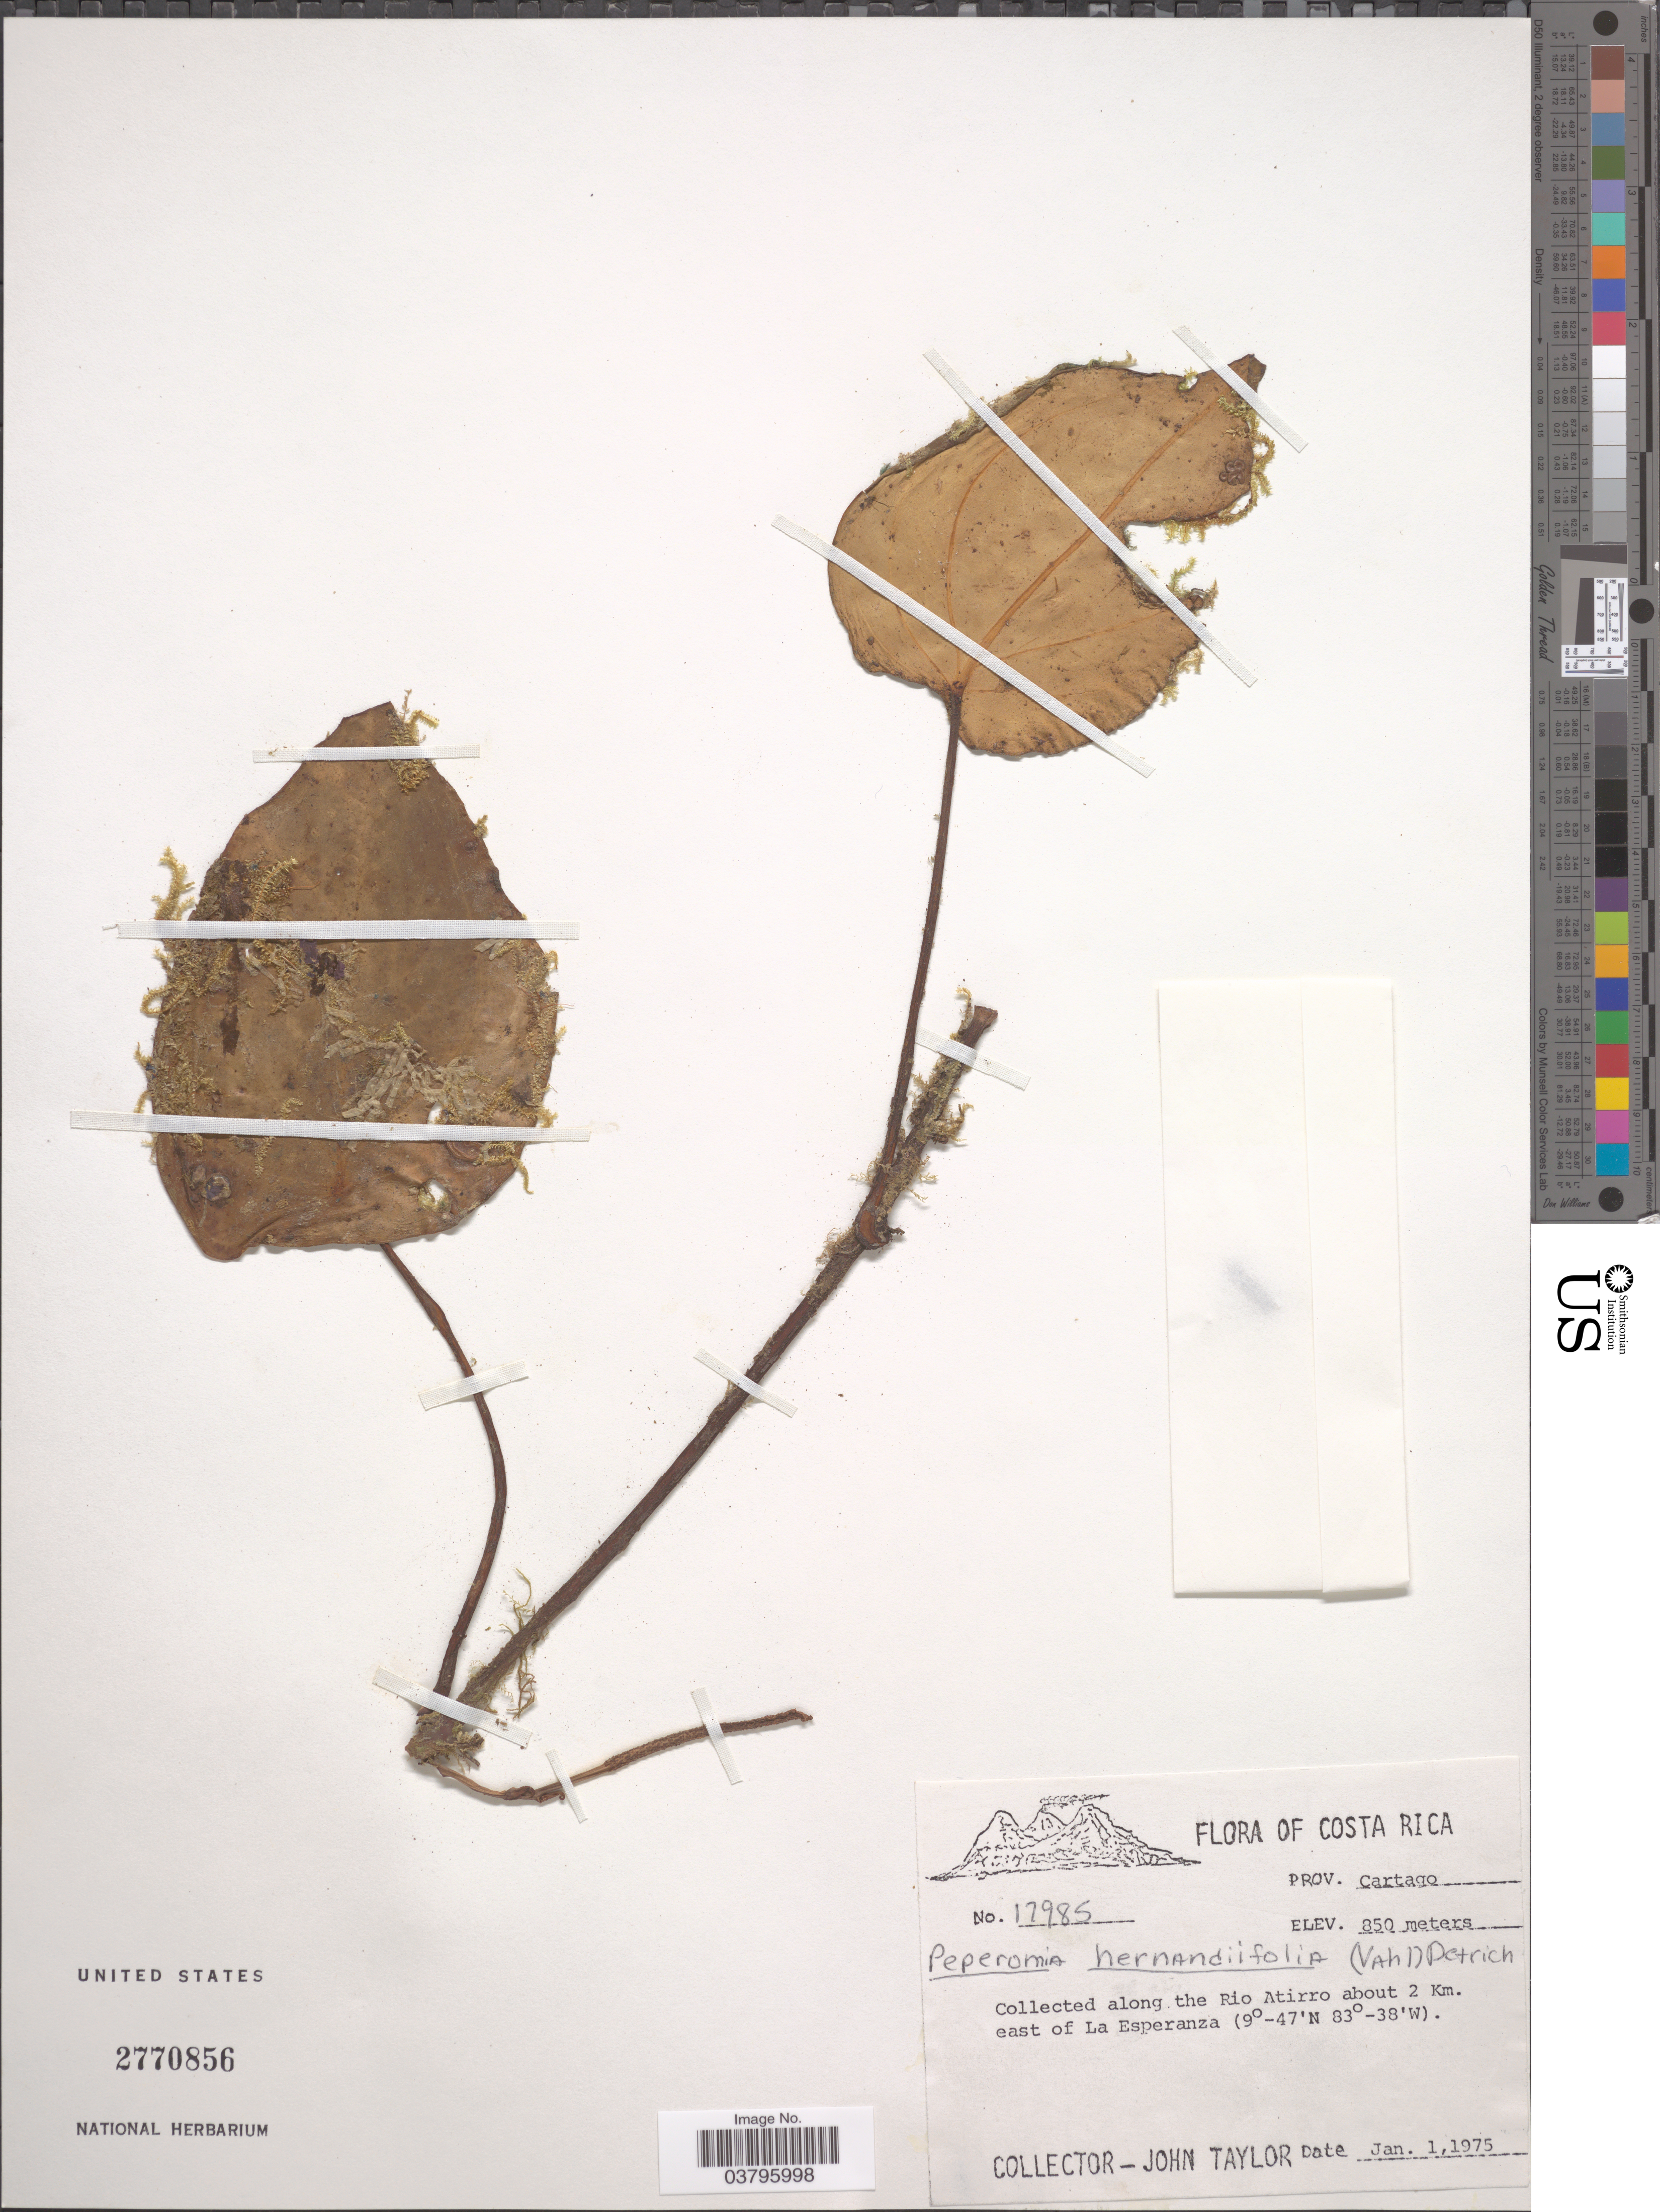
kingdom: Plantae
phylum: Tracheophyta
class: Magnoliopsida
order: Piperales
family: Piperaceae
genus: Peperomia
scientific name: Peperomia flexinervia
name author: Yunck.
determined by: Jiménez, José Estaban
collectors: J. Taylor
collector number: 17985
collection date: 1975-01-01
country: Costa Rica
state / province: Cartago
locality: Along the Río Atirro about 2 Km. east of La Esperanza.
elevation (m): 850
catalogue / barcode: US 2770856